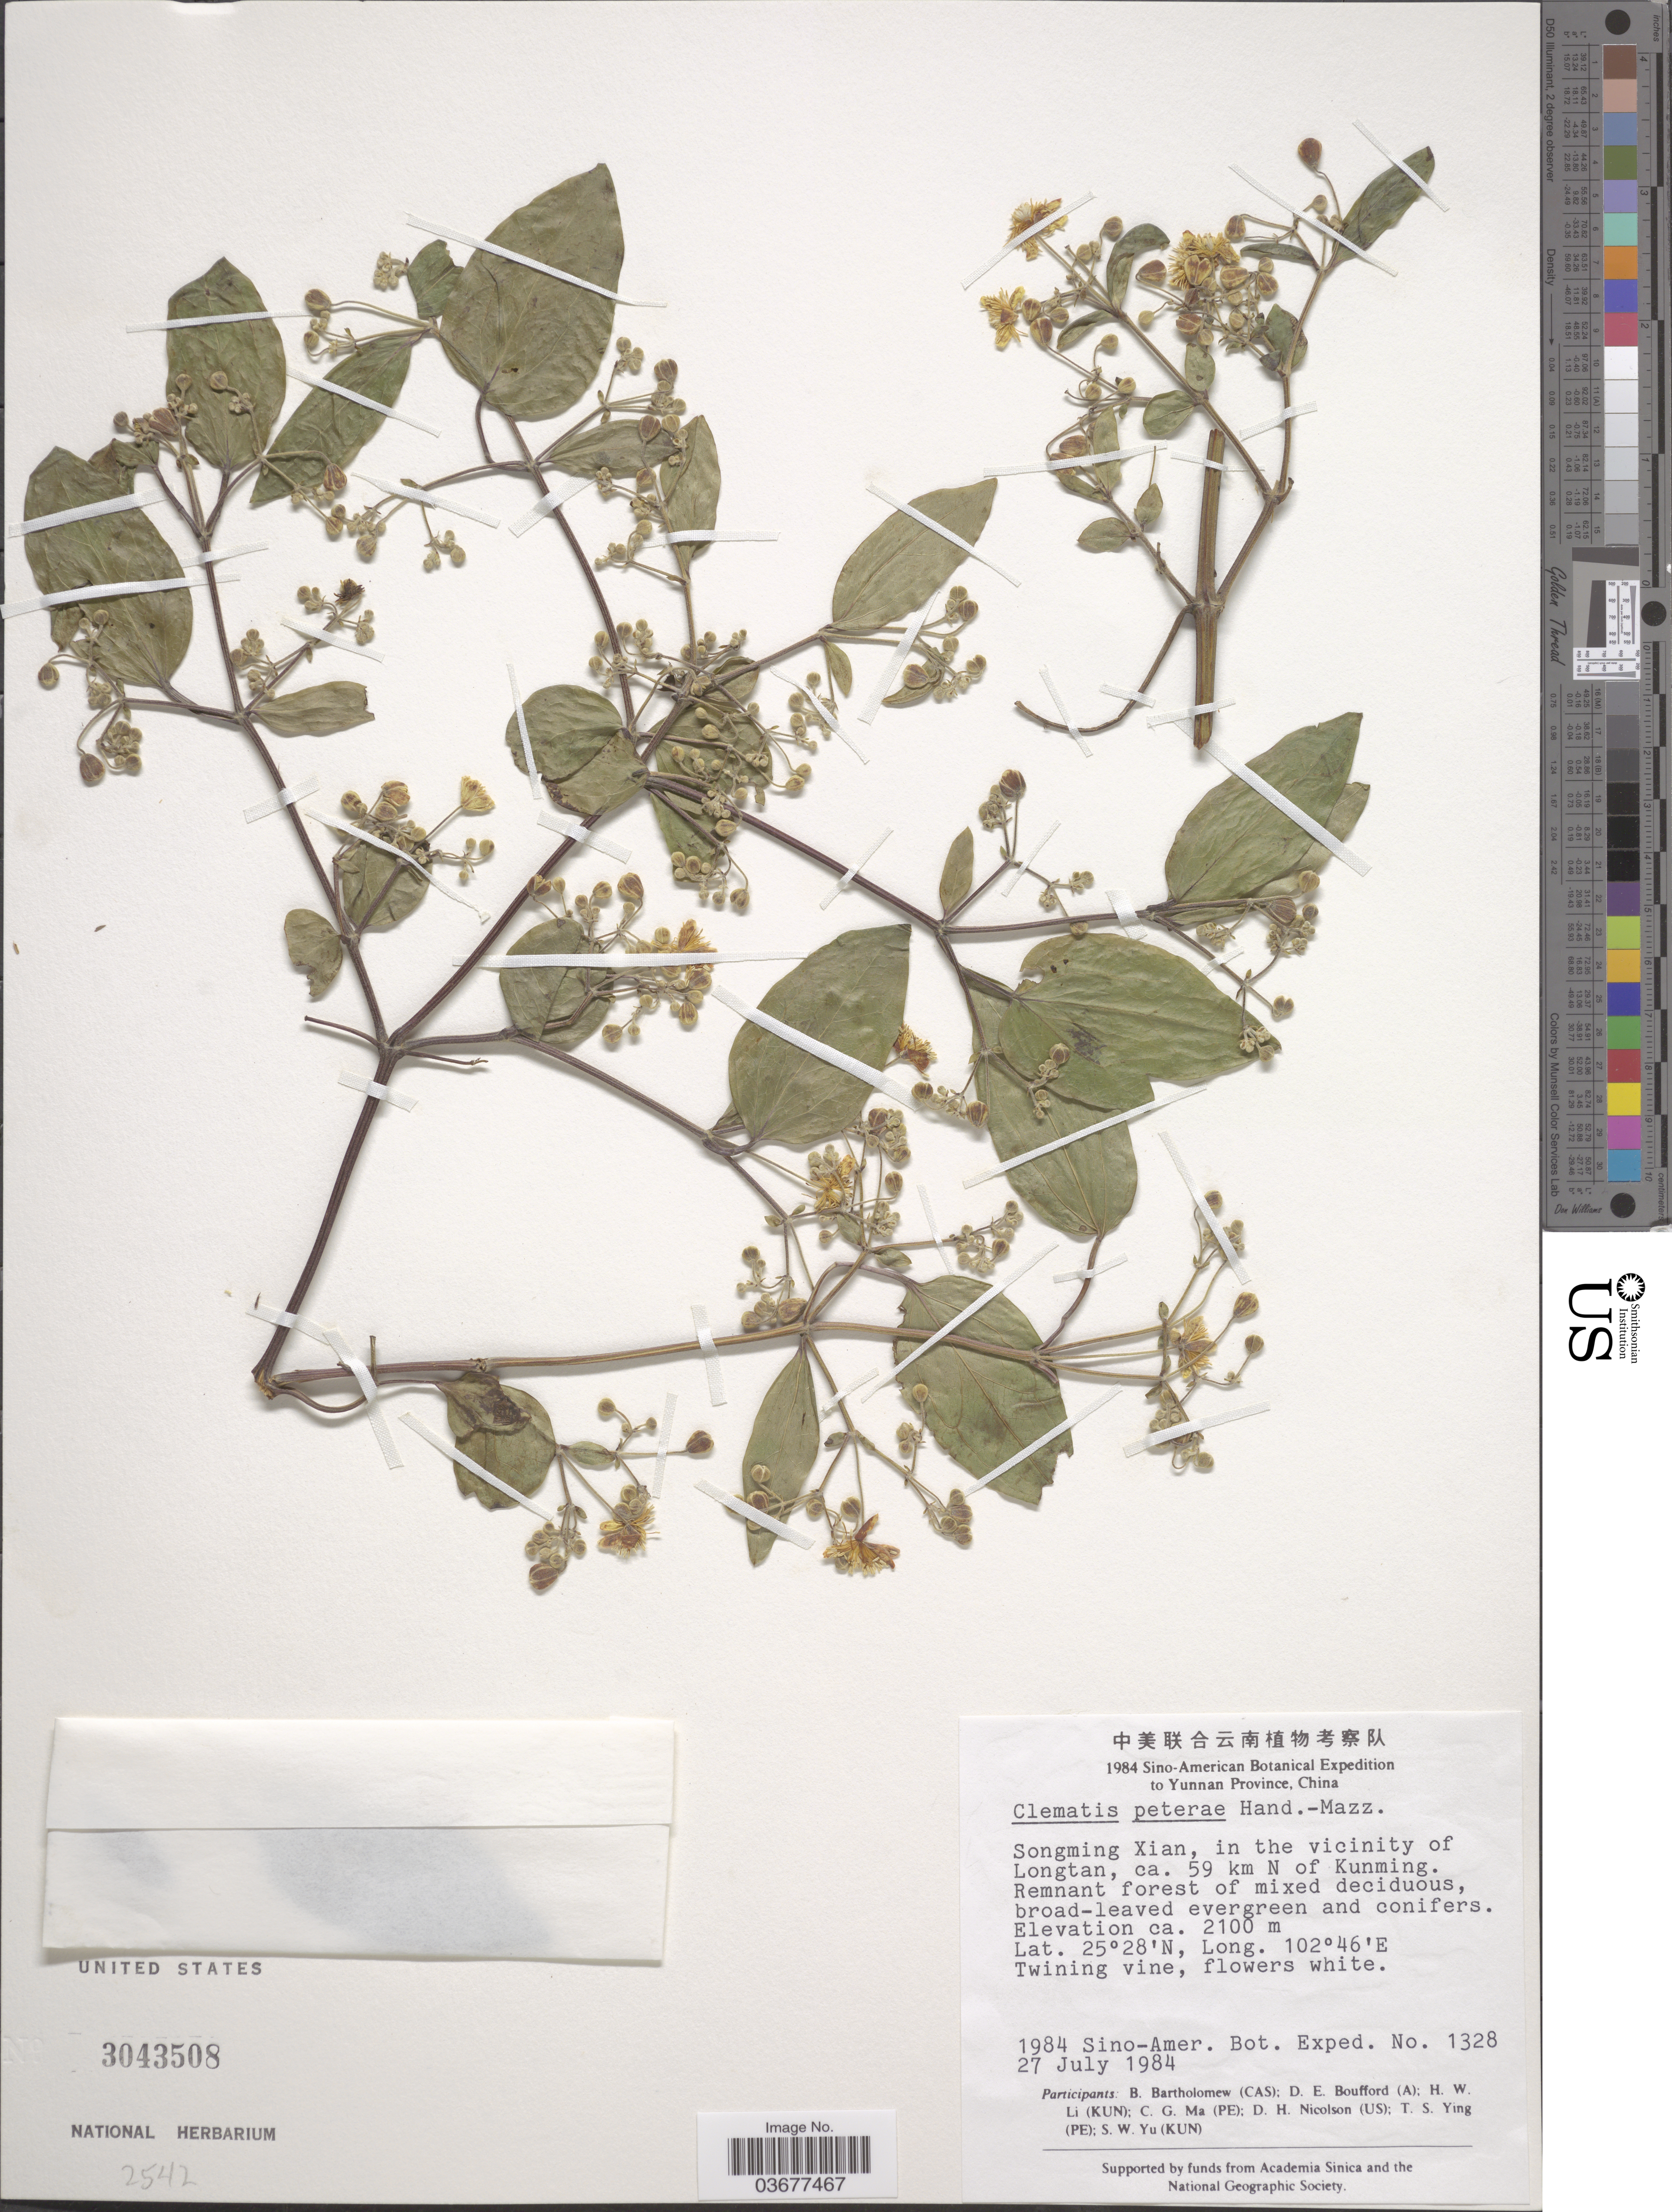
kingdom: Plantae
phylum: Tracheophyta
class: Magnoliopsida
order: Ranunculales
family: Ranunculaceae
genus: Clematis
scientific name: Clematis peterae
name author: Hand.-Mazz.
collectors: Sino-Amer. Bot. Exped. 1984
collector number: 1328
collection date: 1984-07-27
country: China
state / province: Yunnan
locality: Songming Xian, in the vicinity of Longtan, ca. 59 km N of Kunming.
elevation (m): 2100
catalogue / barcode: US 3043508